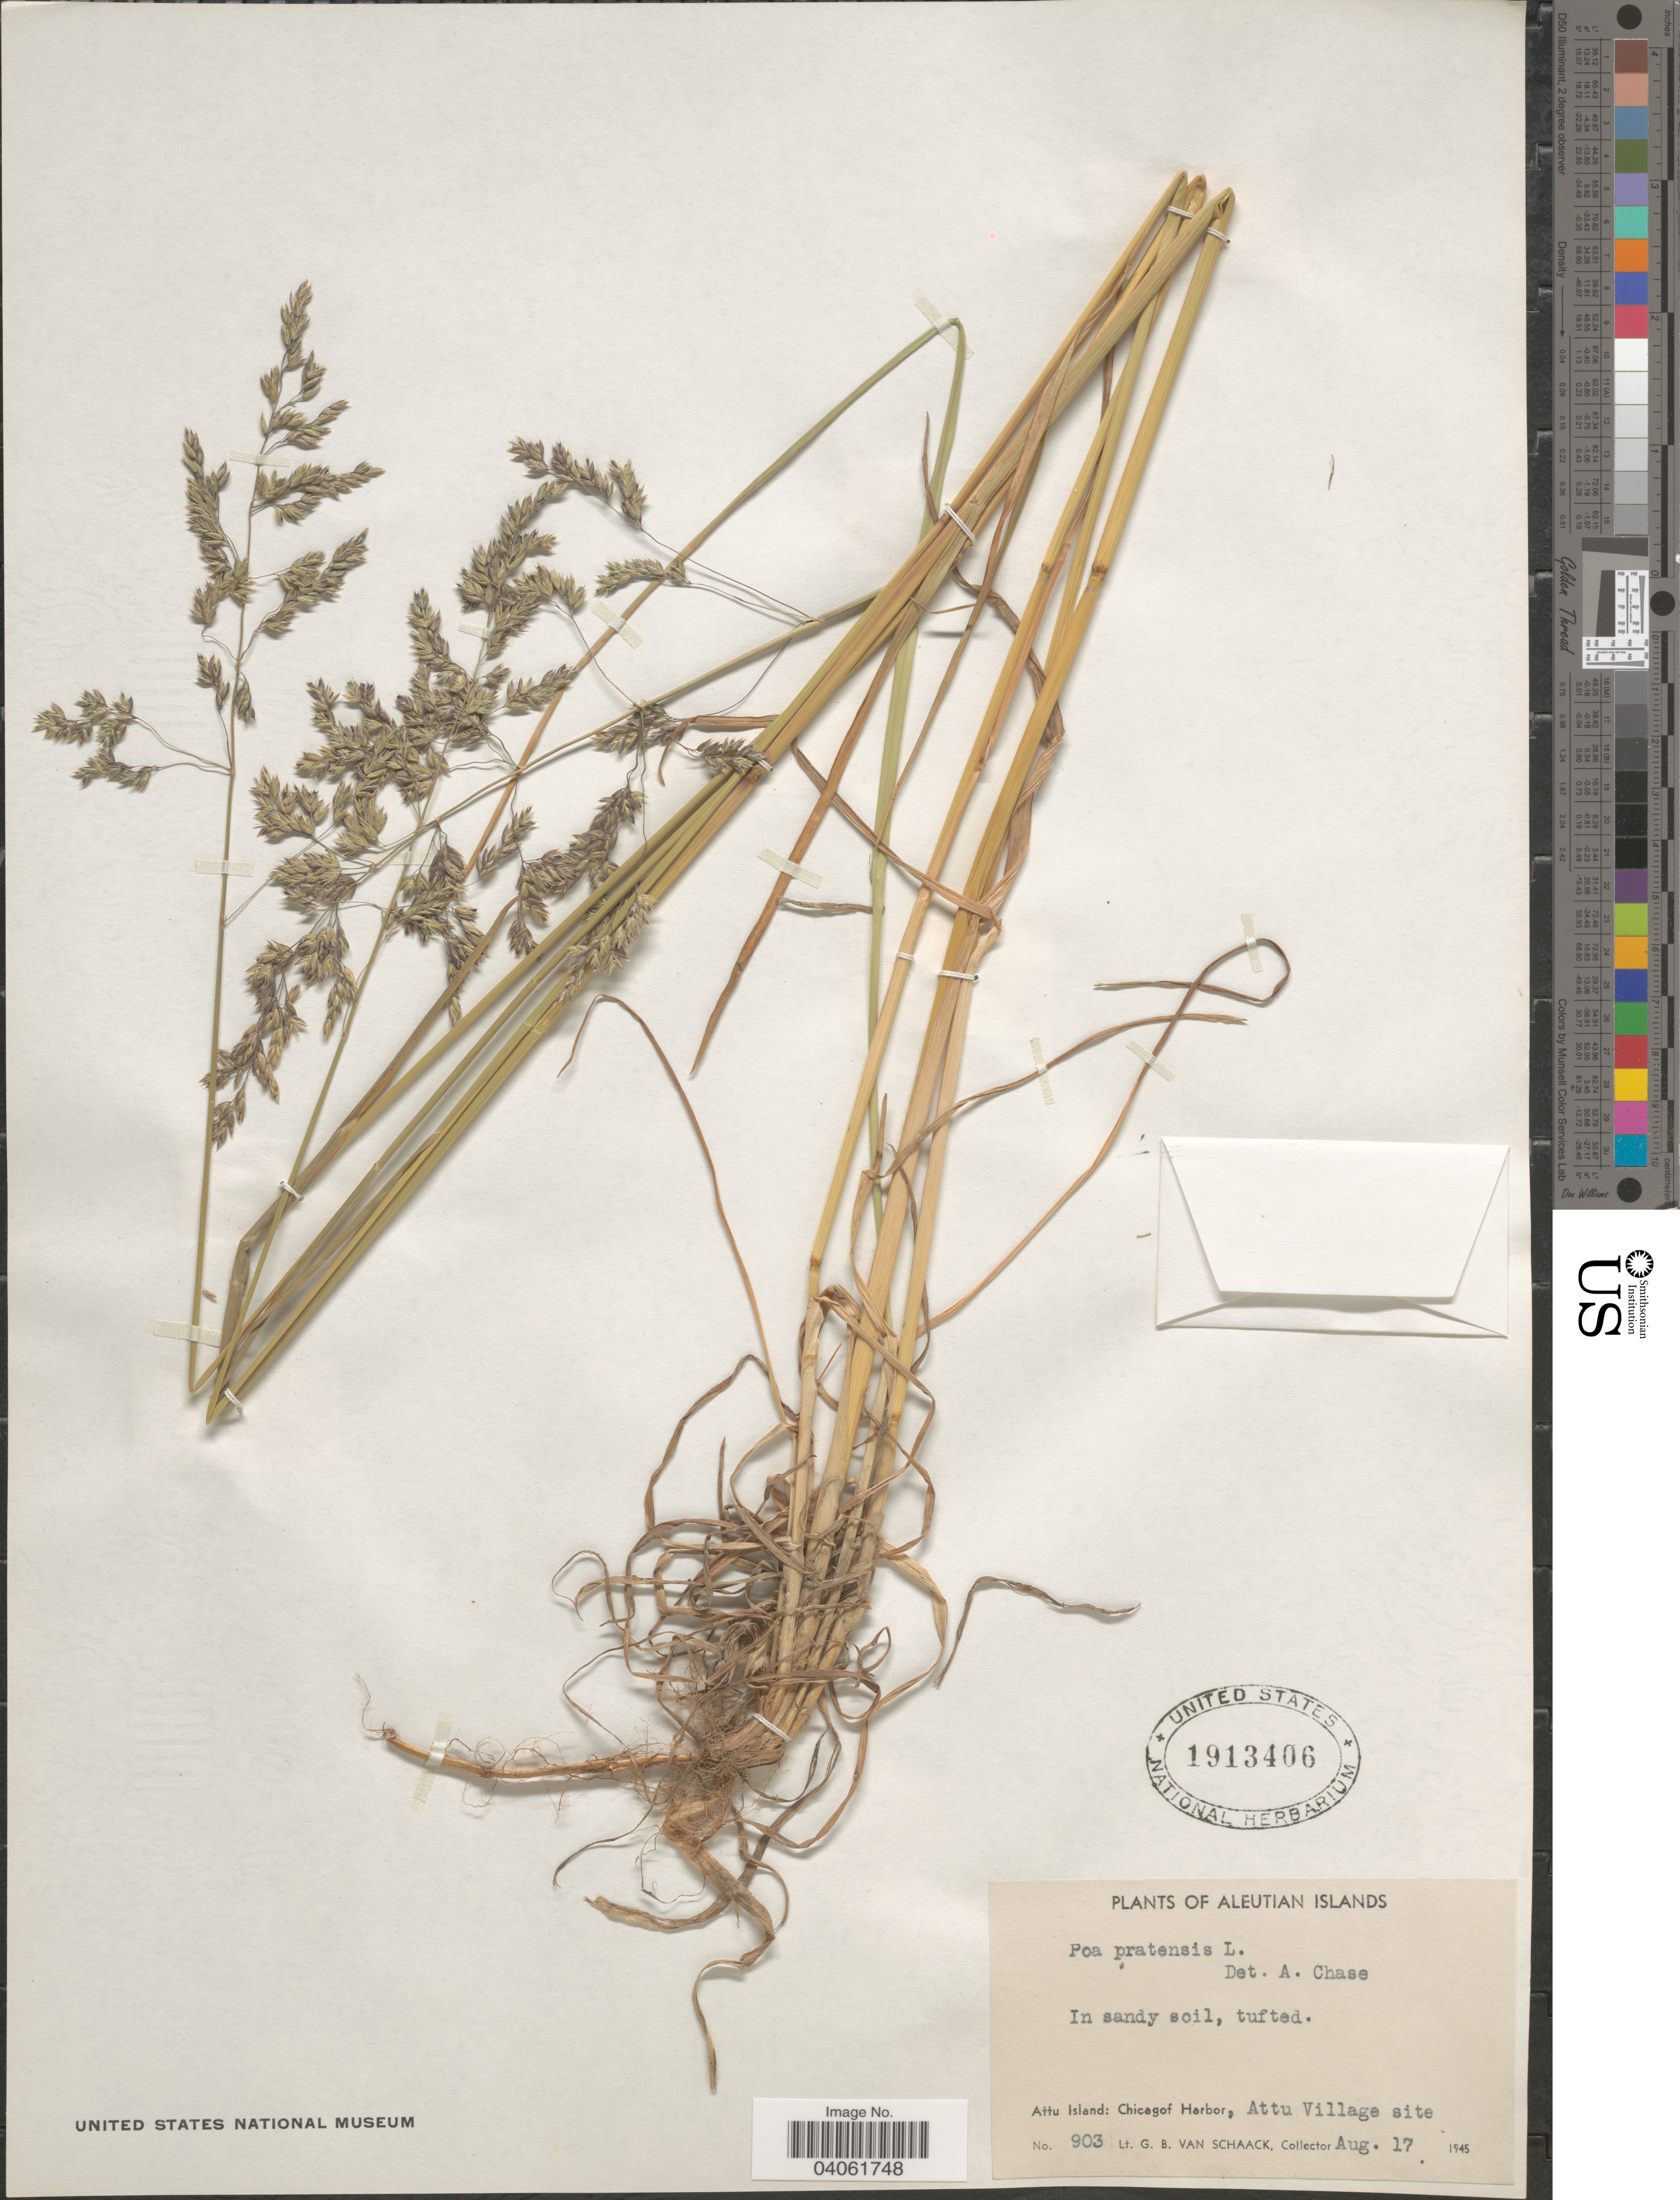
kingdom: Plantae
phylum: Tracheophyta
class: Liliopsida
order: Poales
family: Poaceae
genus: Poa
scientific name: Poa pratensis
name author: L.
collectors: G. Van Schaack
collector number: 903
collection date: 1945-08-17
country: United States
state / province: Alaska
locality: Aleutian Islands. Attu Island: Chicagof Harbor, Attu Village site.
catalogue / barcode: US 1913406